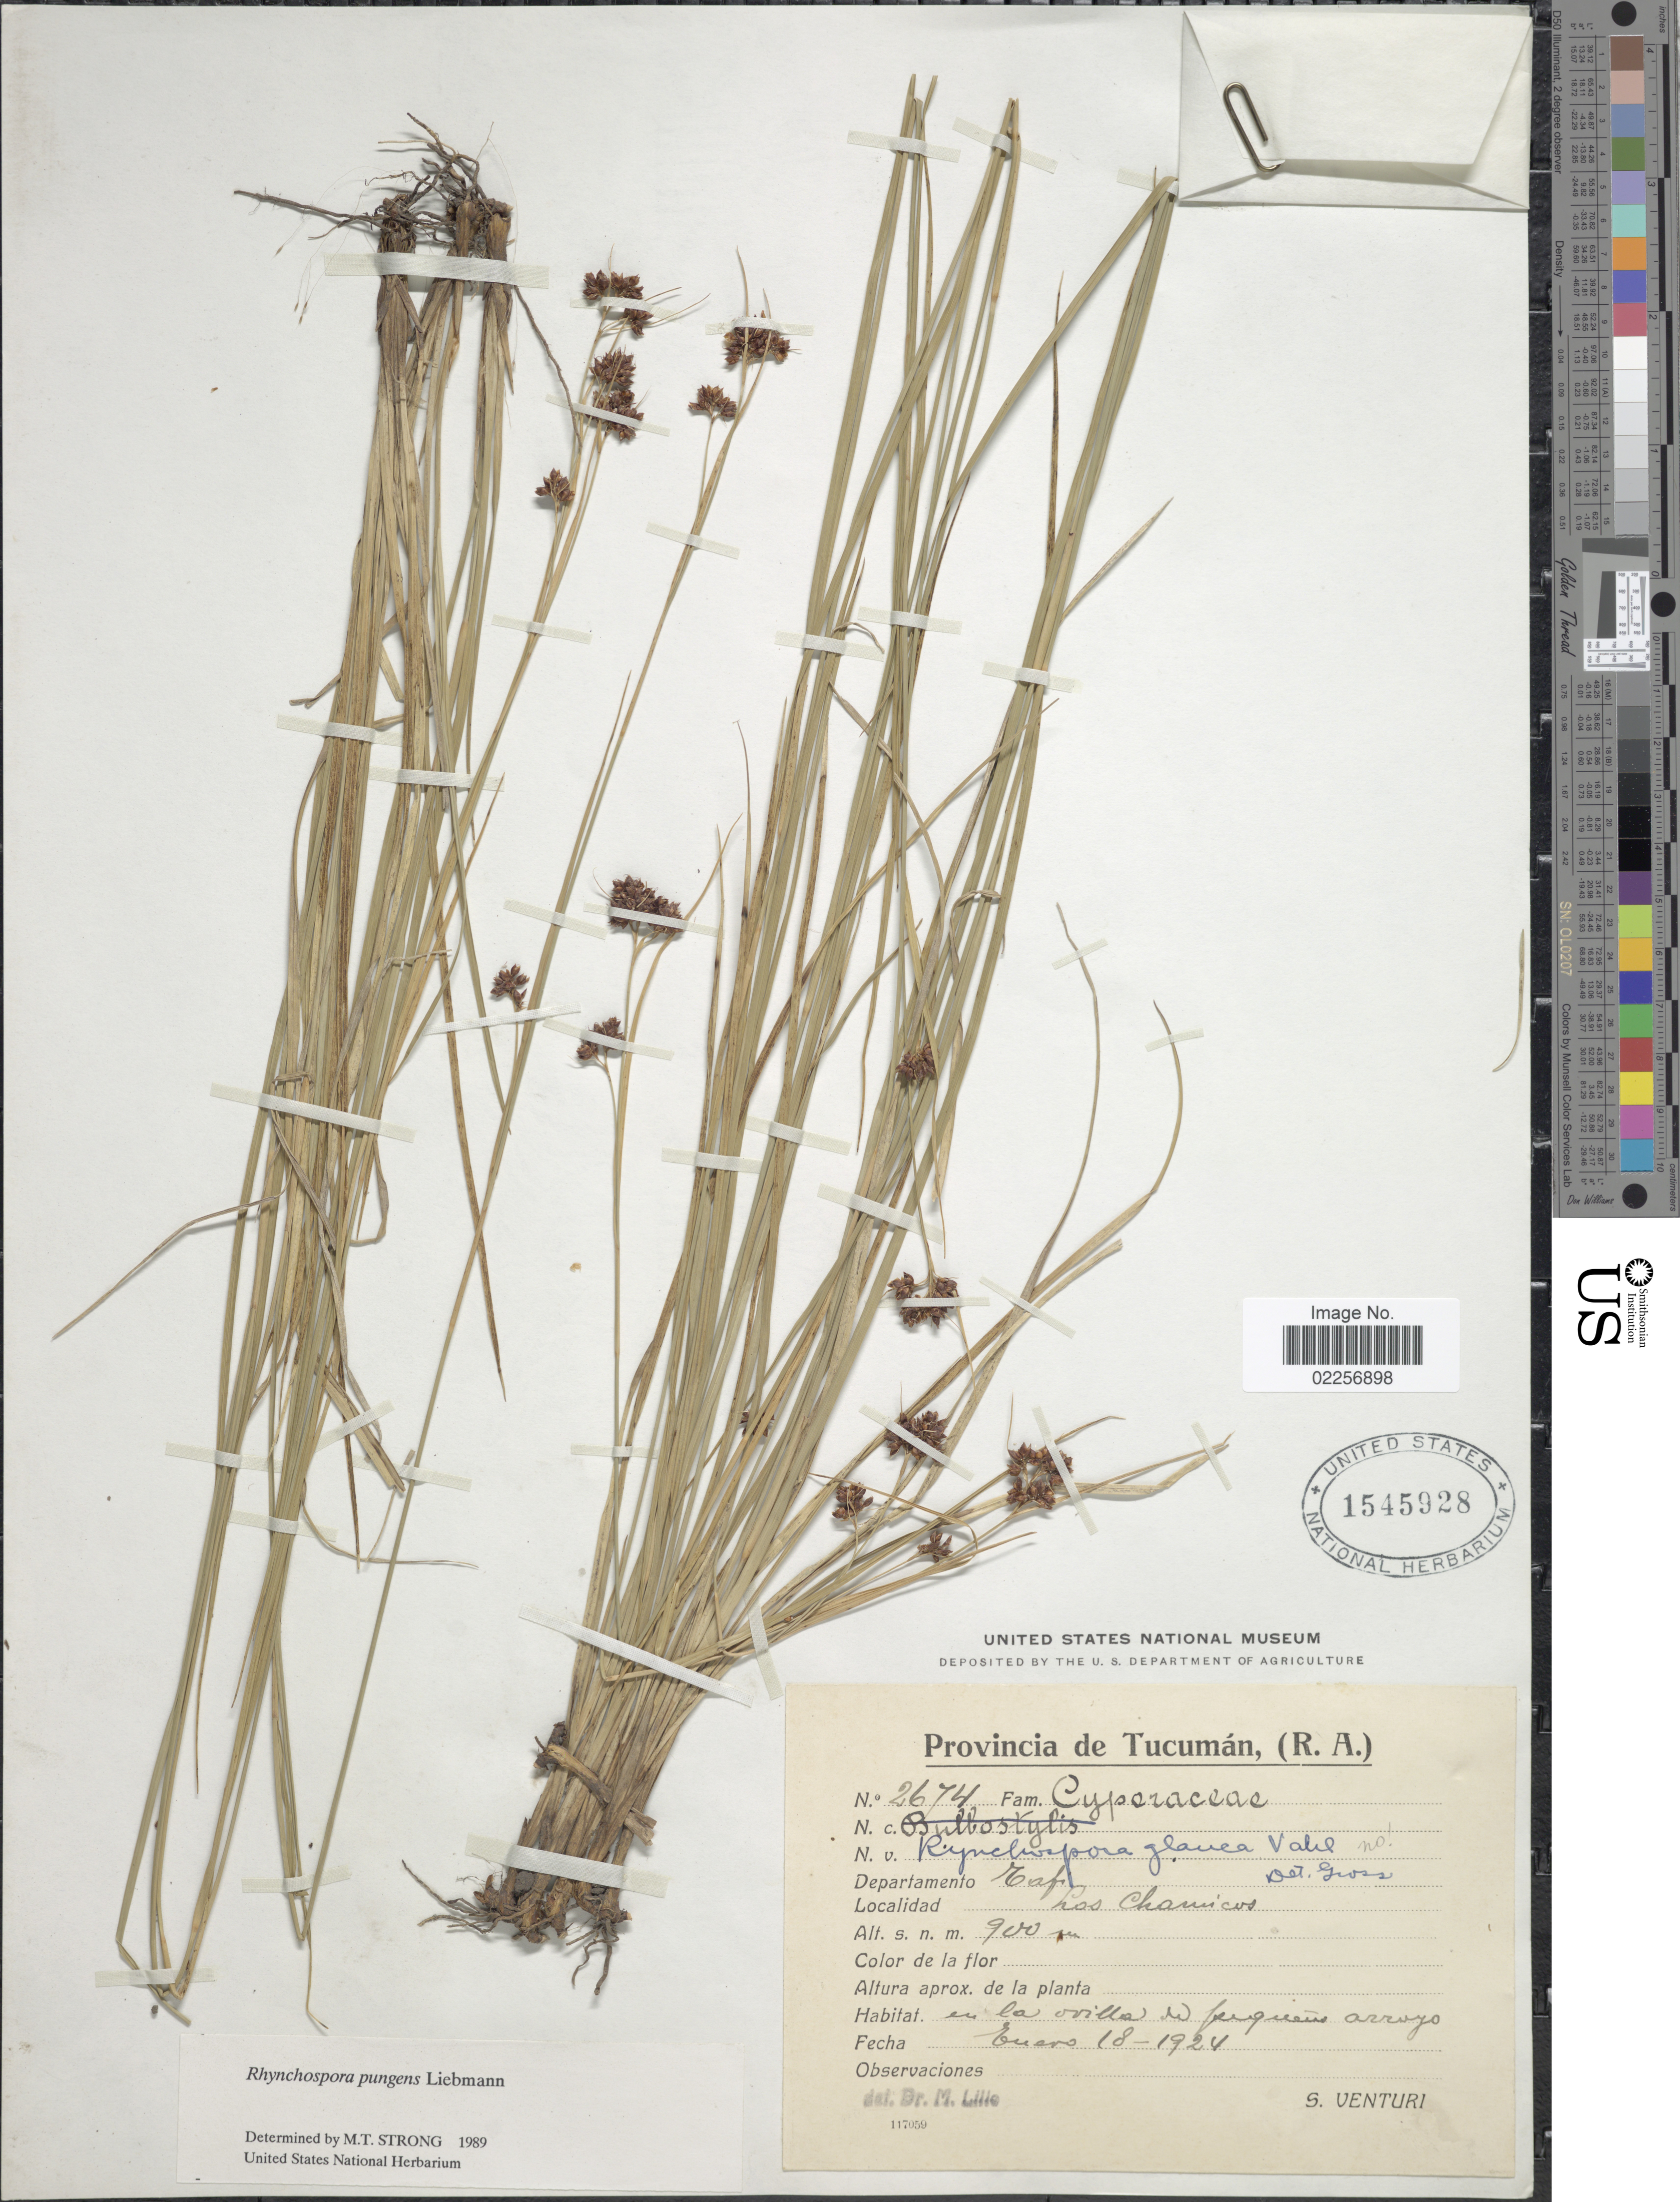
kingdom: Plantae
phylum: Tracheophyta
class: Liliopsida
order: Poales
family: Cyperaceae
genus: Rhynchospora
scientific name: Rhynchospora pungens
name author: Liebm.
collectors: S. Venturi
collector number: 2674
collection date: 1924-01-18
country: Argentina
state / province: Tucuman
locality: (R.A.) Departamento Tafi. Los Chamicos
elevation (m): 900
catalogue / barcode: US 1545928